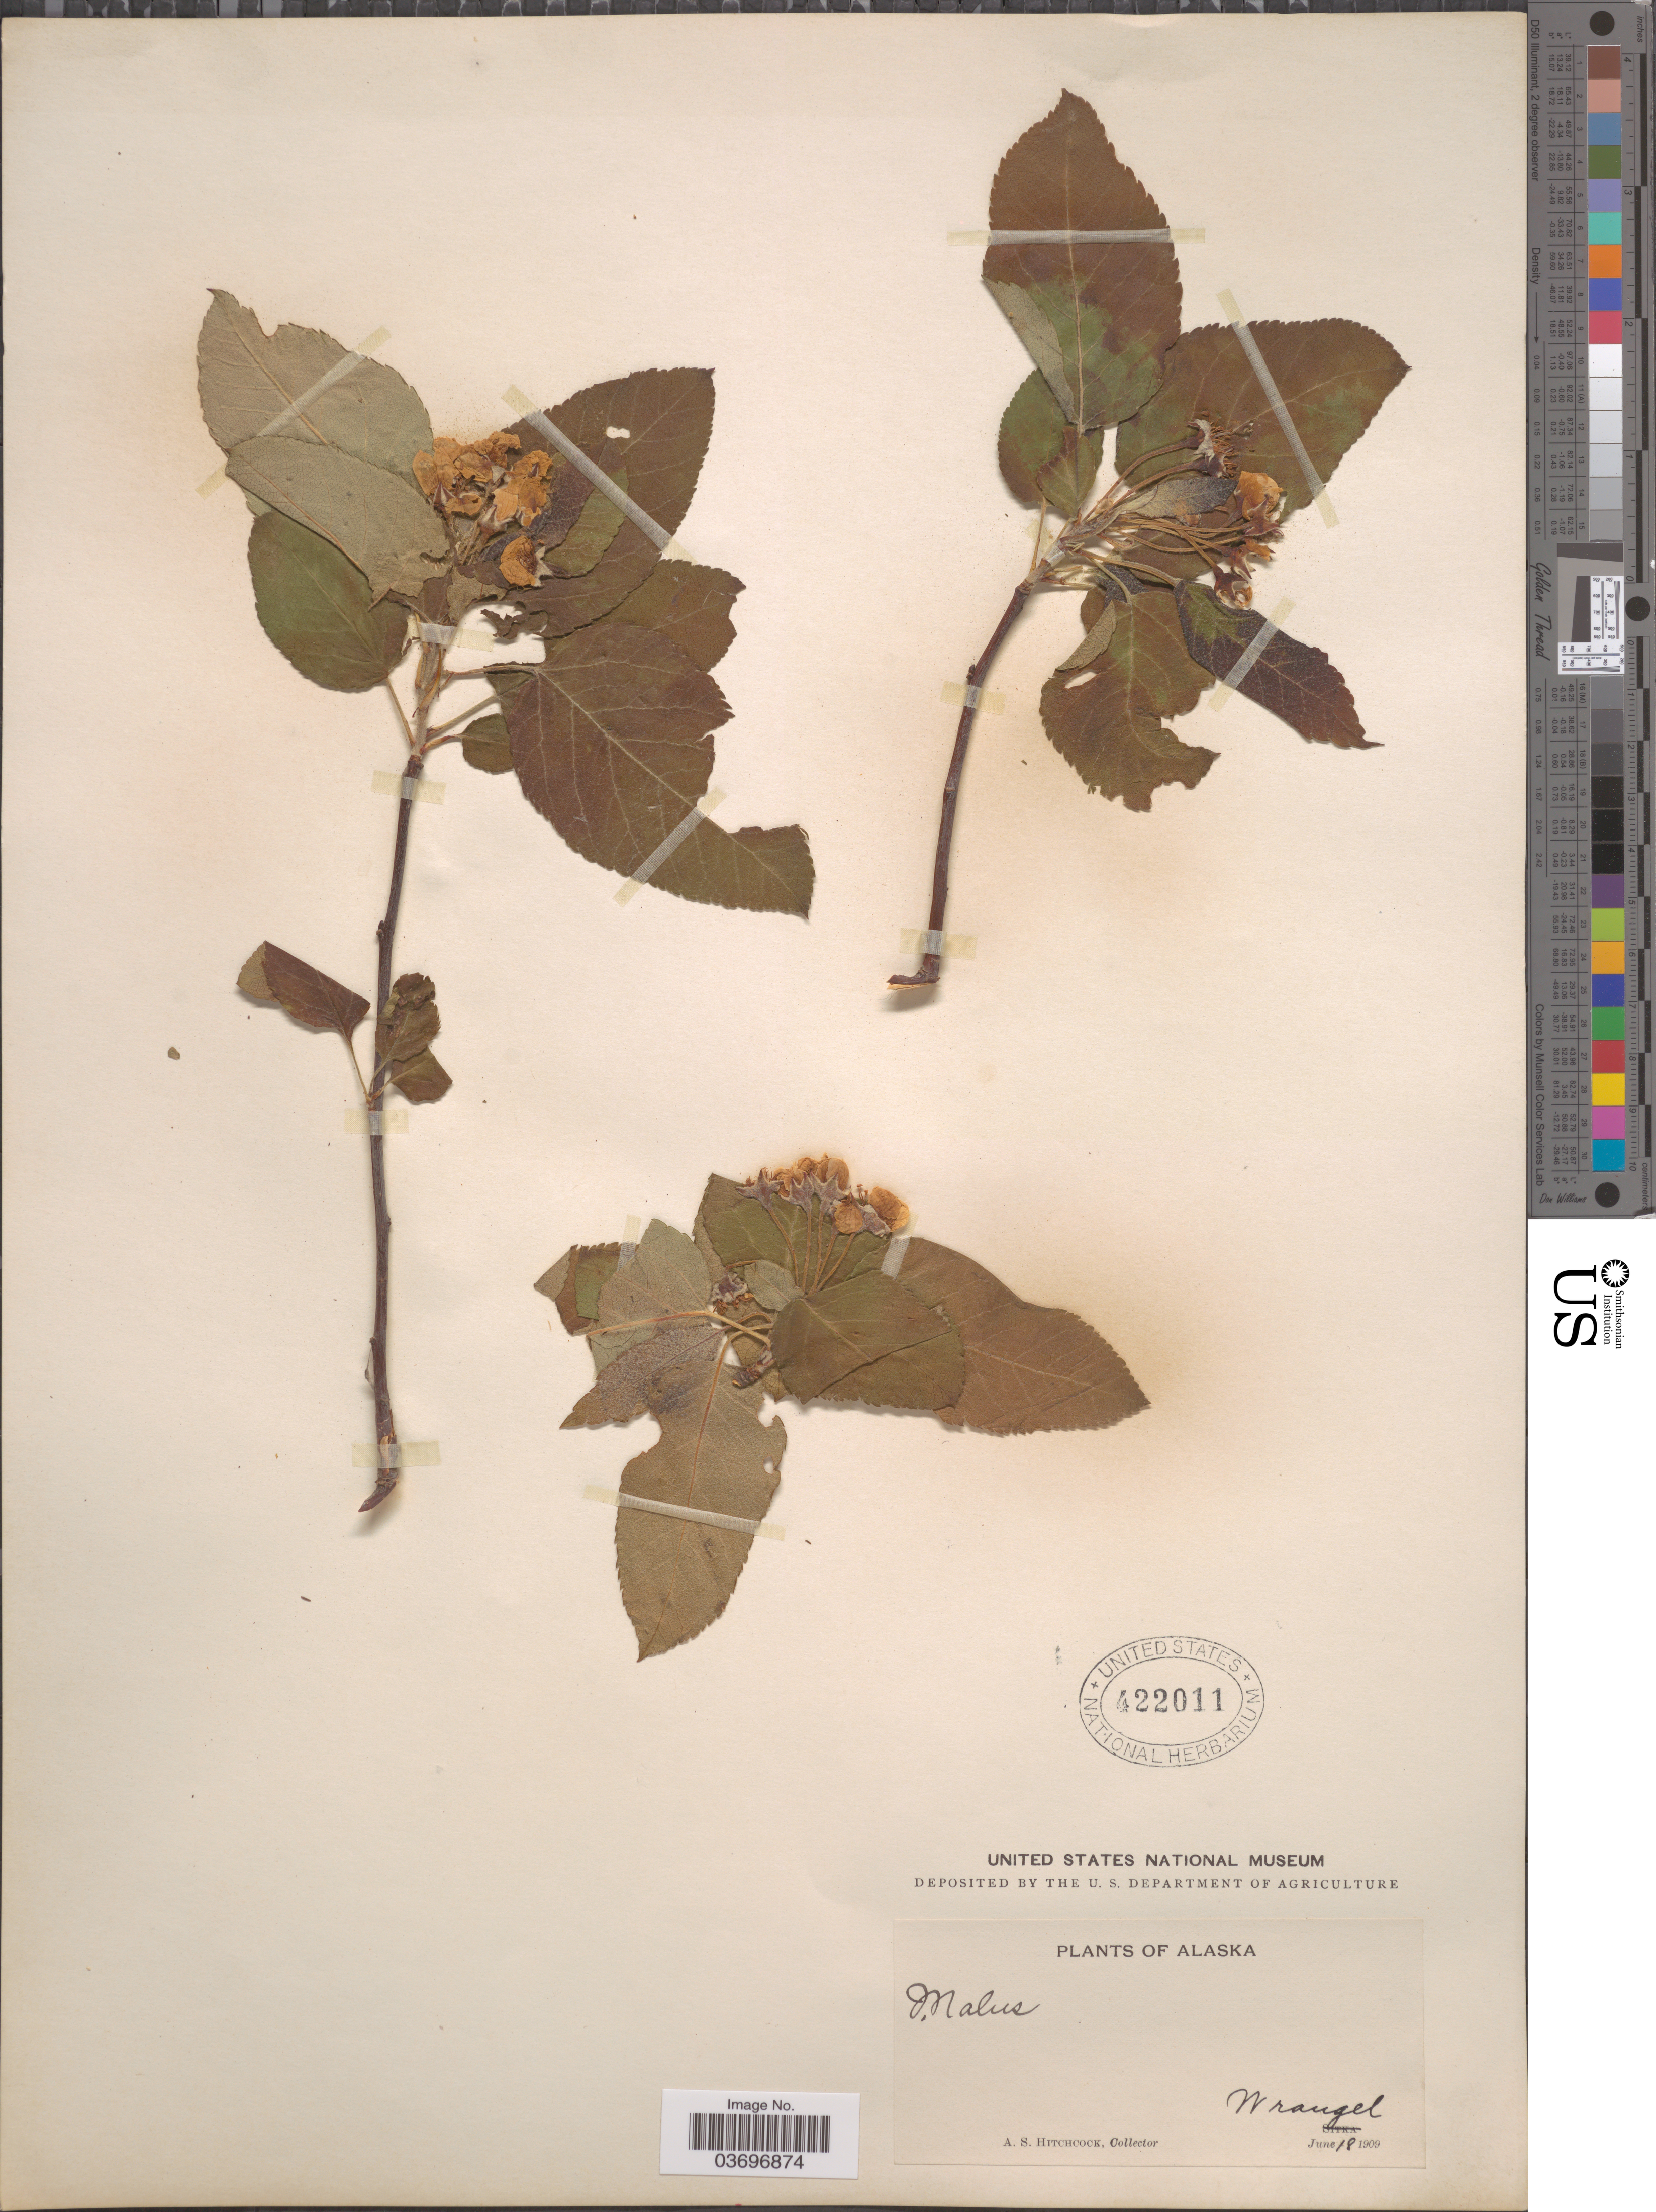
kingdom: Plantae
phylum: Tracheophyta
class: Magnoliopsida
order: Rosales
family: Rosaceae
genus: Malus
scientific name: Malus fusca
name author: (Raf.) C.K. Schneid.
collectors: A. S. Hitchcock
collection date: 1909-06-18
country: United States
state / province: Alaska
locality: Wrangell.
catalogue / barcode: US 422011